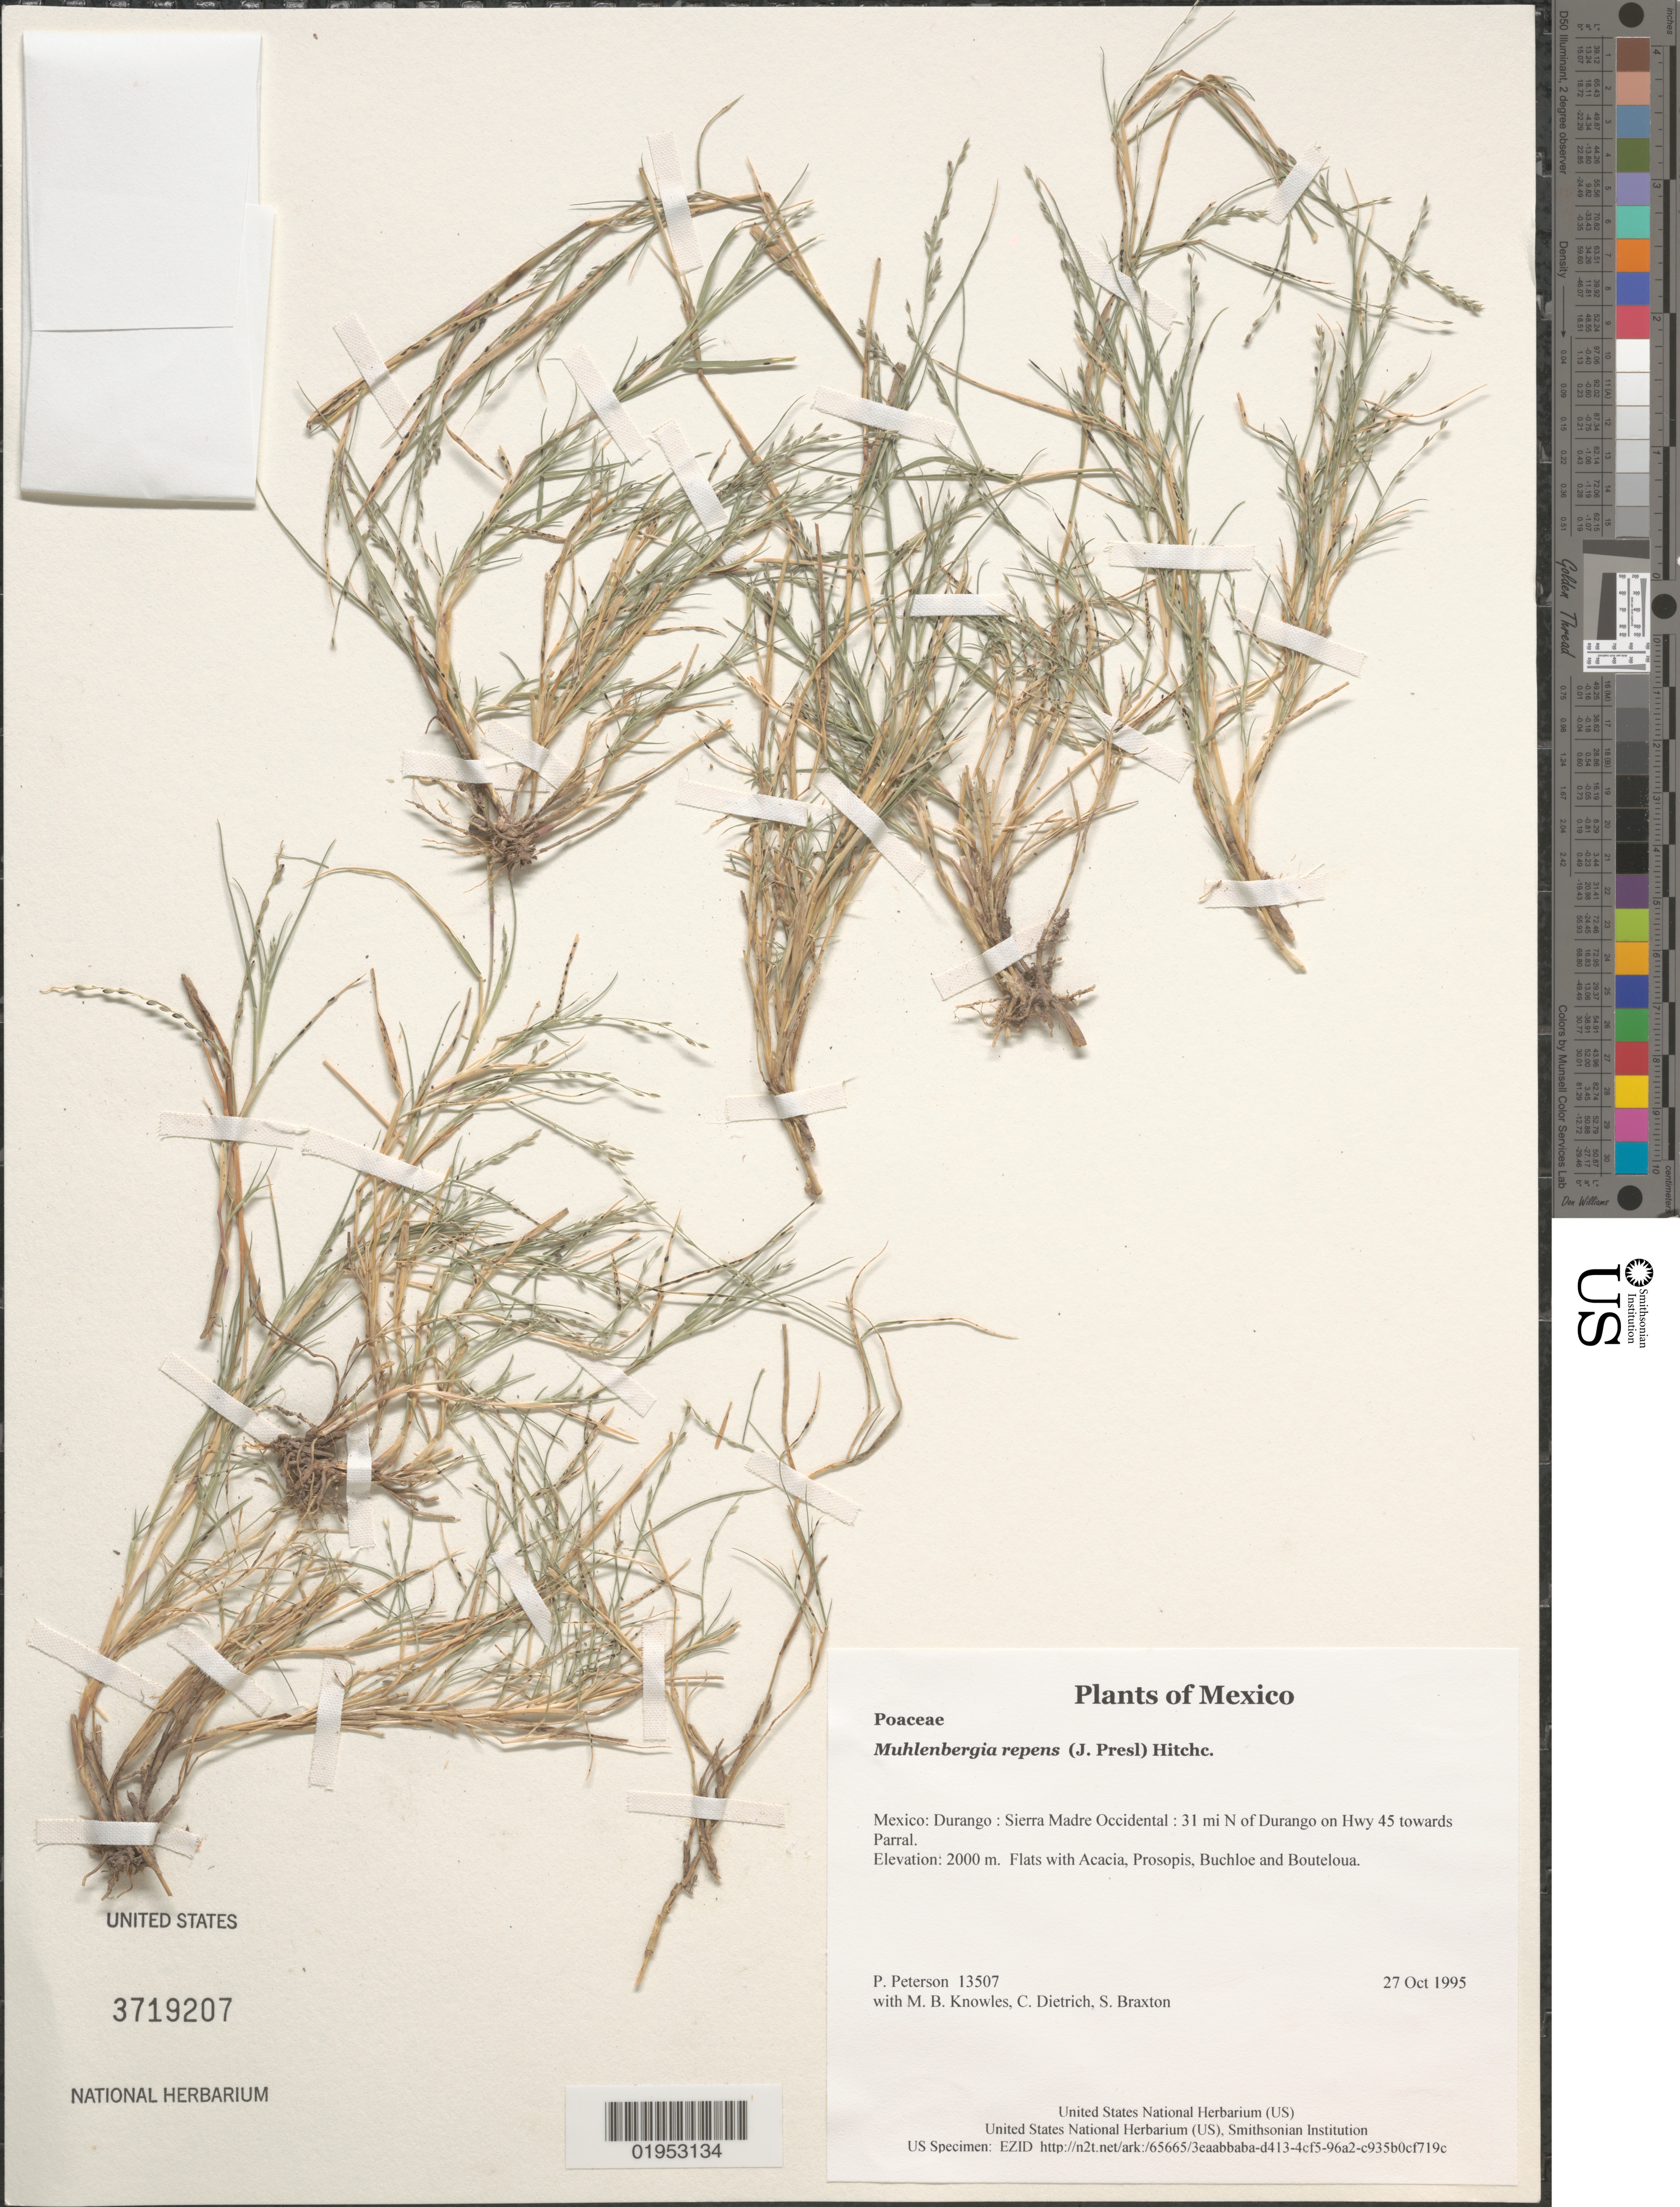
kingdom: Plantae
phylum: Tracheophyta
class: Liliopsida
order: Poales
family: Poaceae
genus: Muhlenbergia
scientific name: Muhlenbergia repens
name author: (J. Presl) Hitchc.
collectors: P. M. Peterson, M. B. Knowles, C. Dietrich & S. Braxton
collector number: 13507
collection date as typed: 27 Oct 1995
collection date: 1995-10-27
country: Mexico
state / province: Durango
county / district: Sierra Madre Occidental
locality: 31 mi N of Durango on Hwy 45 towards Parral.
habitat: Flats with Acacia, Prosopis, Buchloe and Bouteloua.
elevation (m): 2000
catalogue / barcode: US 3719207